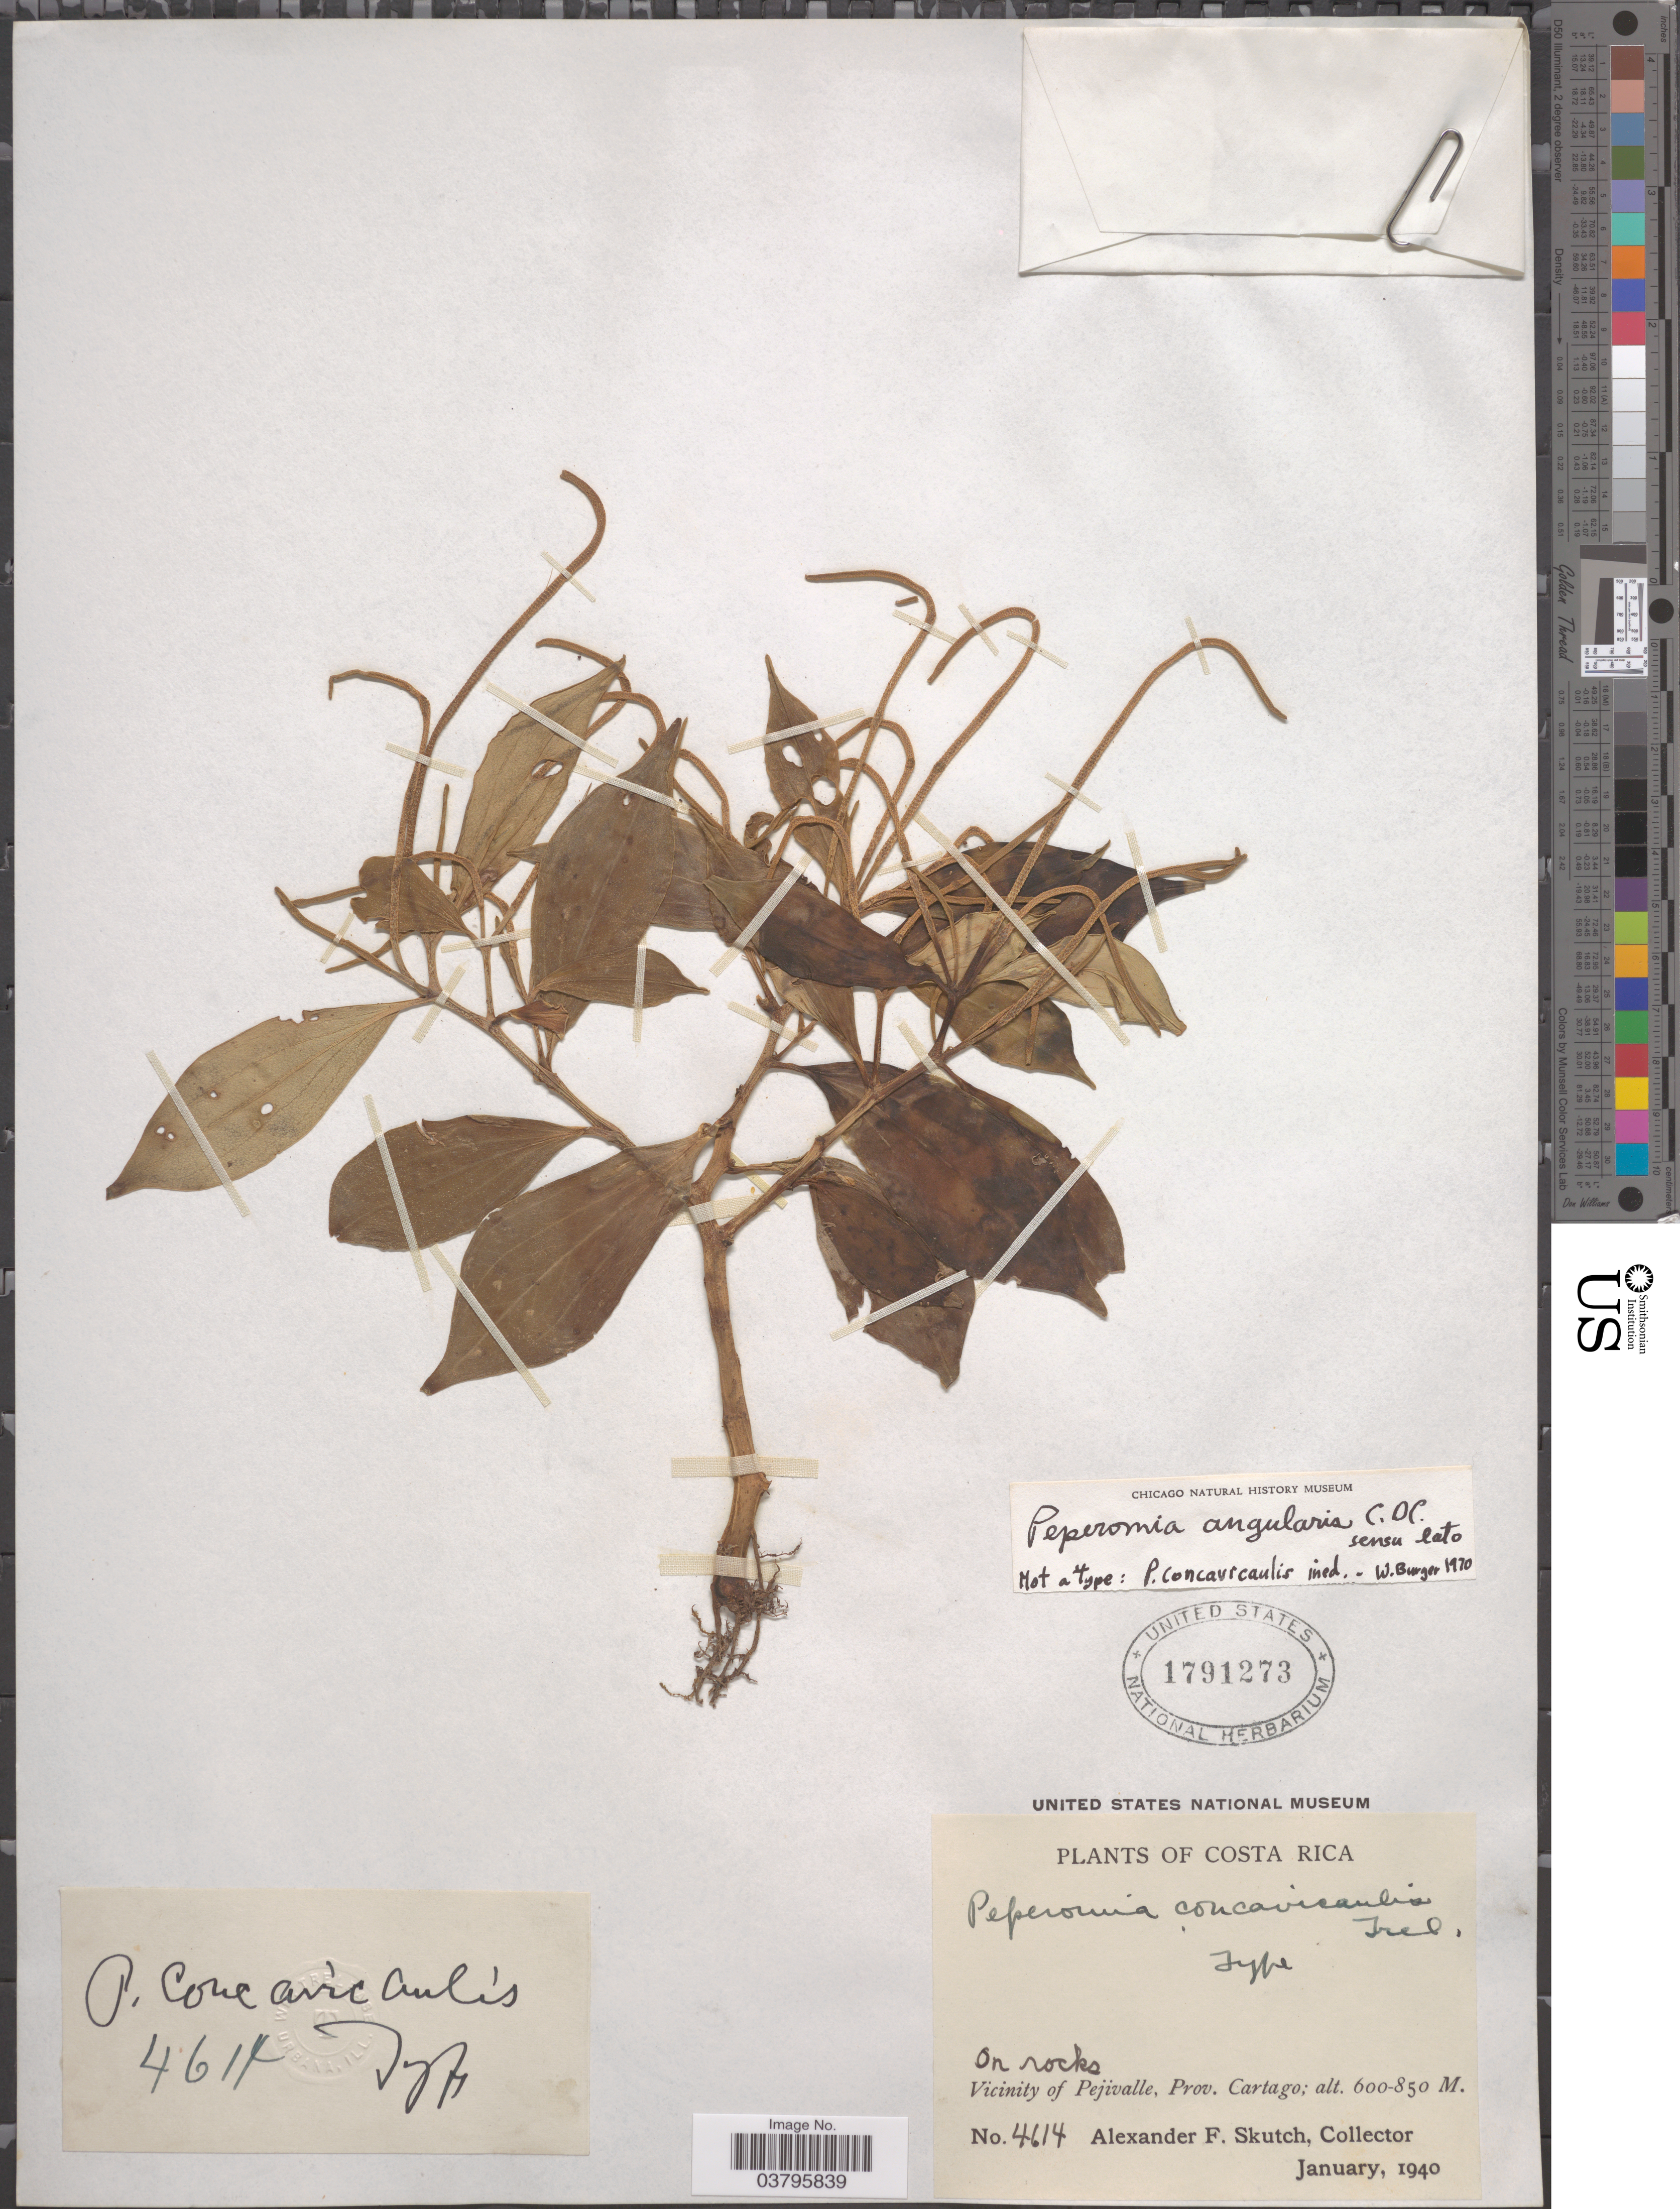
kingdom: Plantae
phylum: Tracheophyta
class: Magnoliopsida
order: Piperales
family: Piperaceae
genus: Peperomia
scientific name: Peperomia potamophila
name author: Callejas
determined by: Jiménez, José Estaban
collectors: A. F. Skutch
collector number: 4614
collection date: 1940-01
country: Costa Rica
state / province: Cartago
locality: Vicinity of Pejivalle.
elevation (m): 600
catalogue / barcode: US 1791273